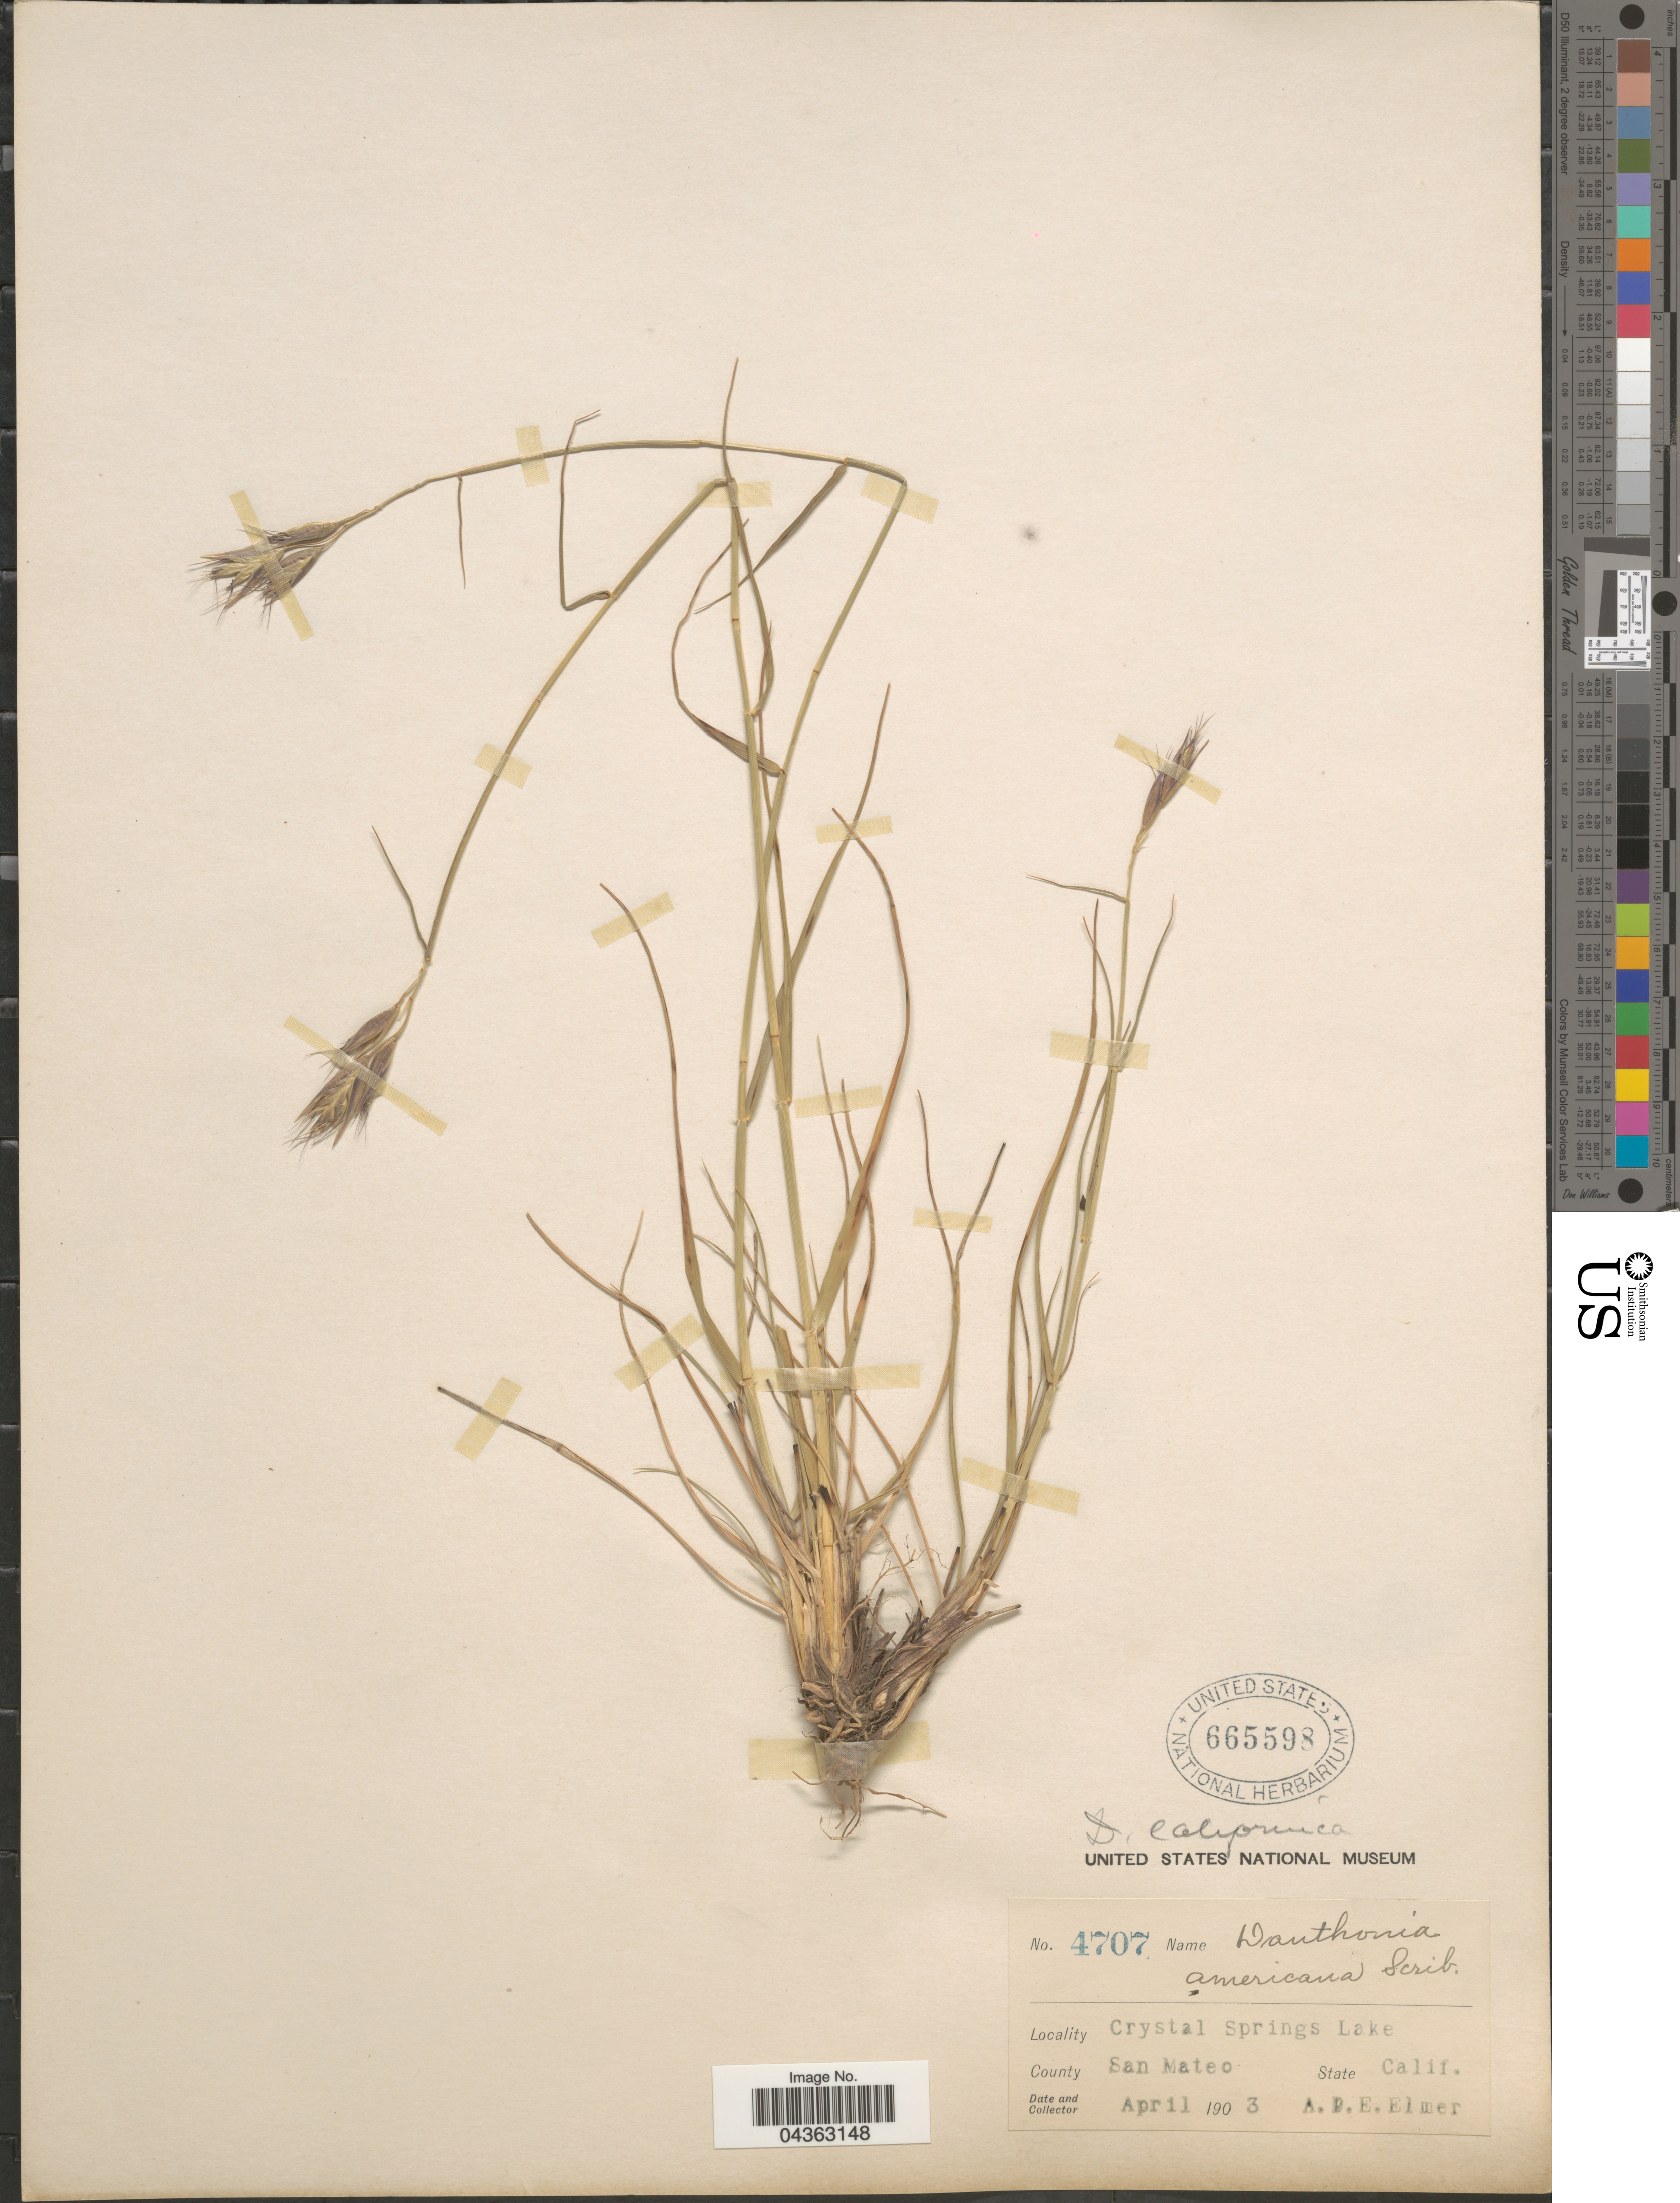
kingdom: Plantae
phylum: Tracheophyta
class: Liliopsida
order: Poales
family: Poaceae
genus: Danthonia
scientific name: Danthonia californica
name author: Bol.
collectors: A. D. E. Elmer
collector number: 4707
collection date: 1903-04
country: United States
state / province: California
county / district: San Mateo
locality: Crystal Springs Lake. County San Mateo.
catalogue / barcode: US 665598